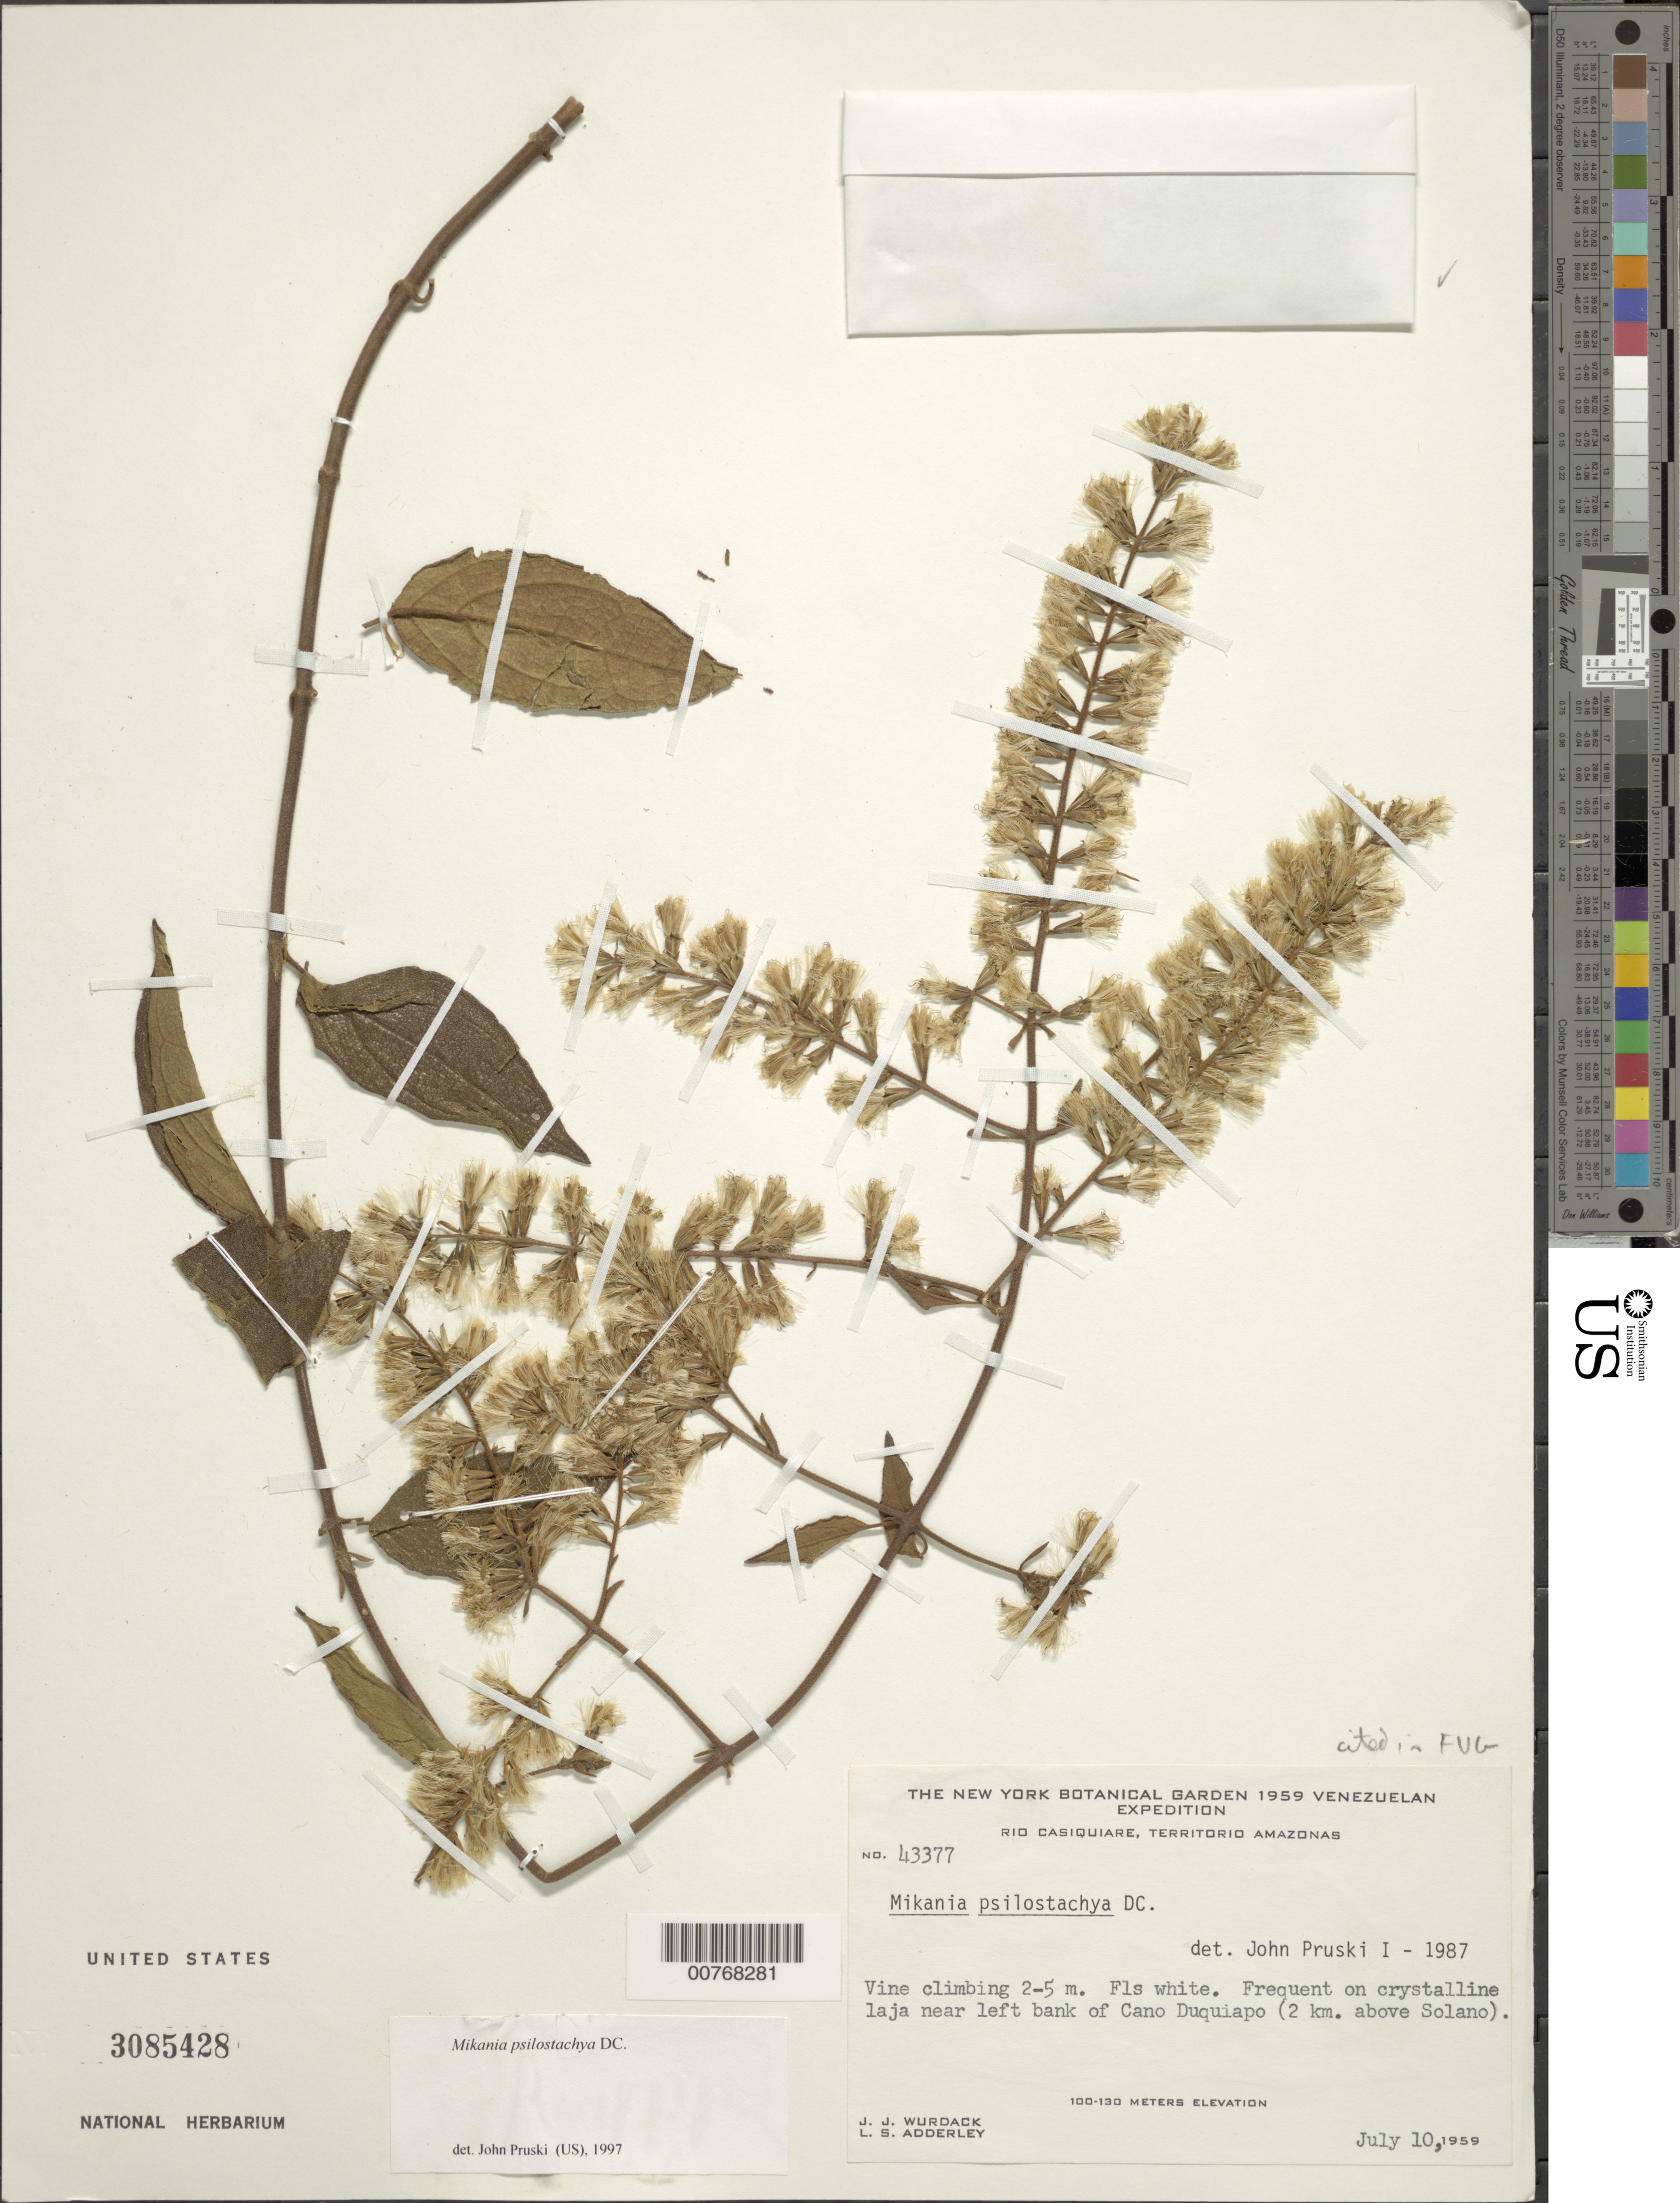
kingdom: Plantae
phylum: Tracheophyta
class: Magnoliopsida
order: Asterales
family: Asteraceae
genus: Mikania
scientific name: Mikania psilostachya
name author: DC.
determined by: Pruski, J. F.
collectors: J. J. Wurdack & L. S. Adderley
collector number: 43377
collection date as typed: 10-Jul-59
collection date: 1959-07-10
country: Venezuela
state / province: Amazonas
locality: Río Casiquiare, near left bank of Caño Duquiapo (2km above Solano)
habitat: Crystalline laja near left bank of Cano Duquiapo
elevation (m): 100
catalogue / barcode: US 3085428